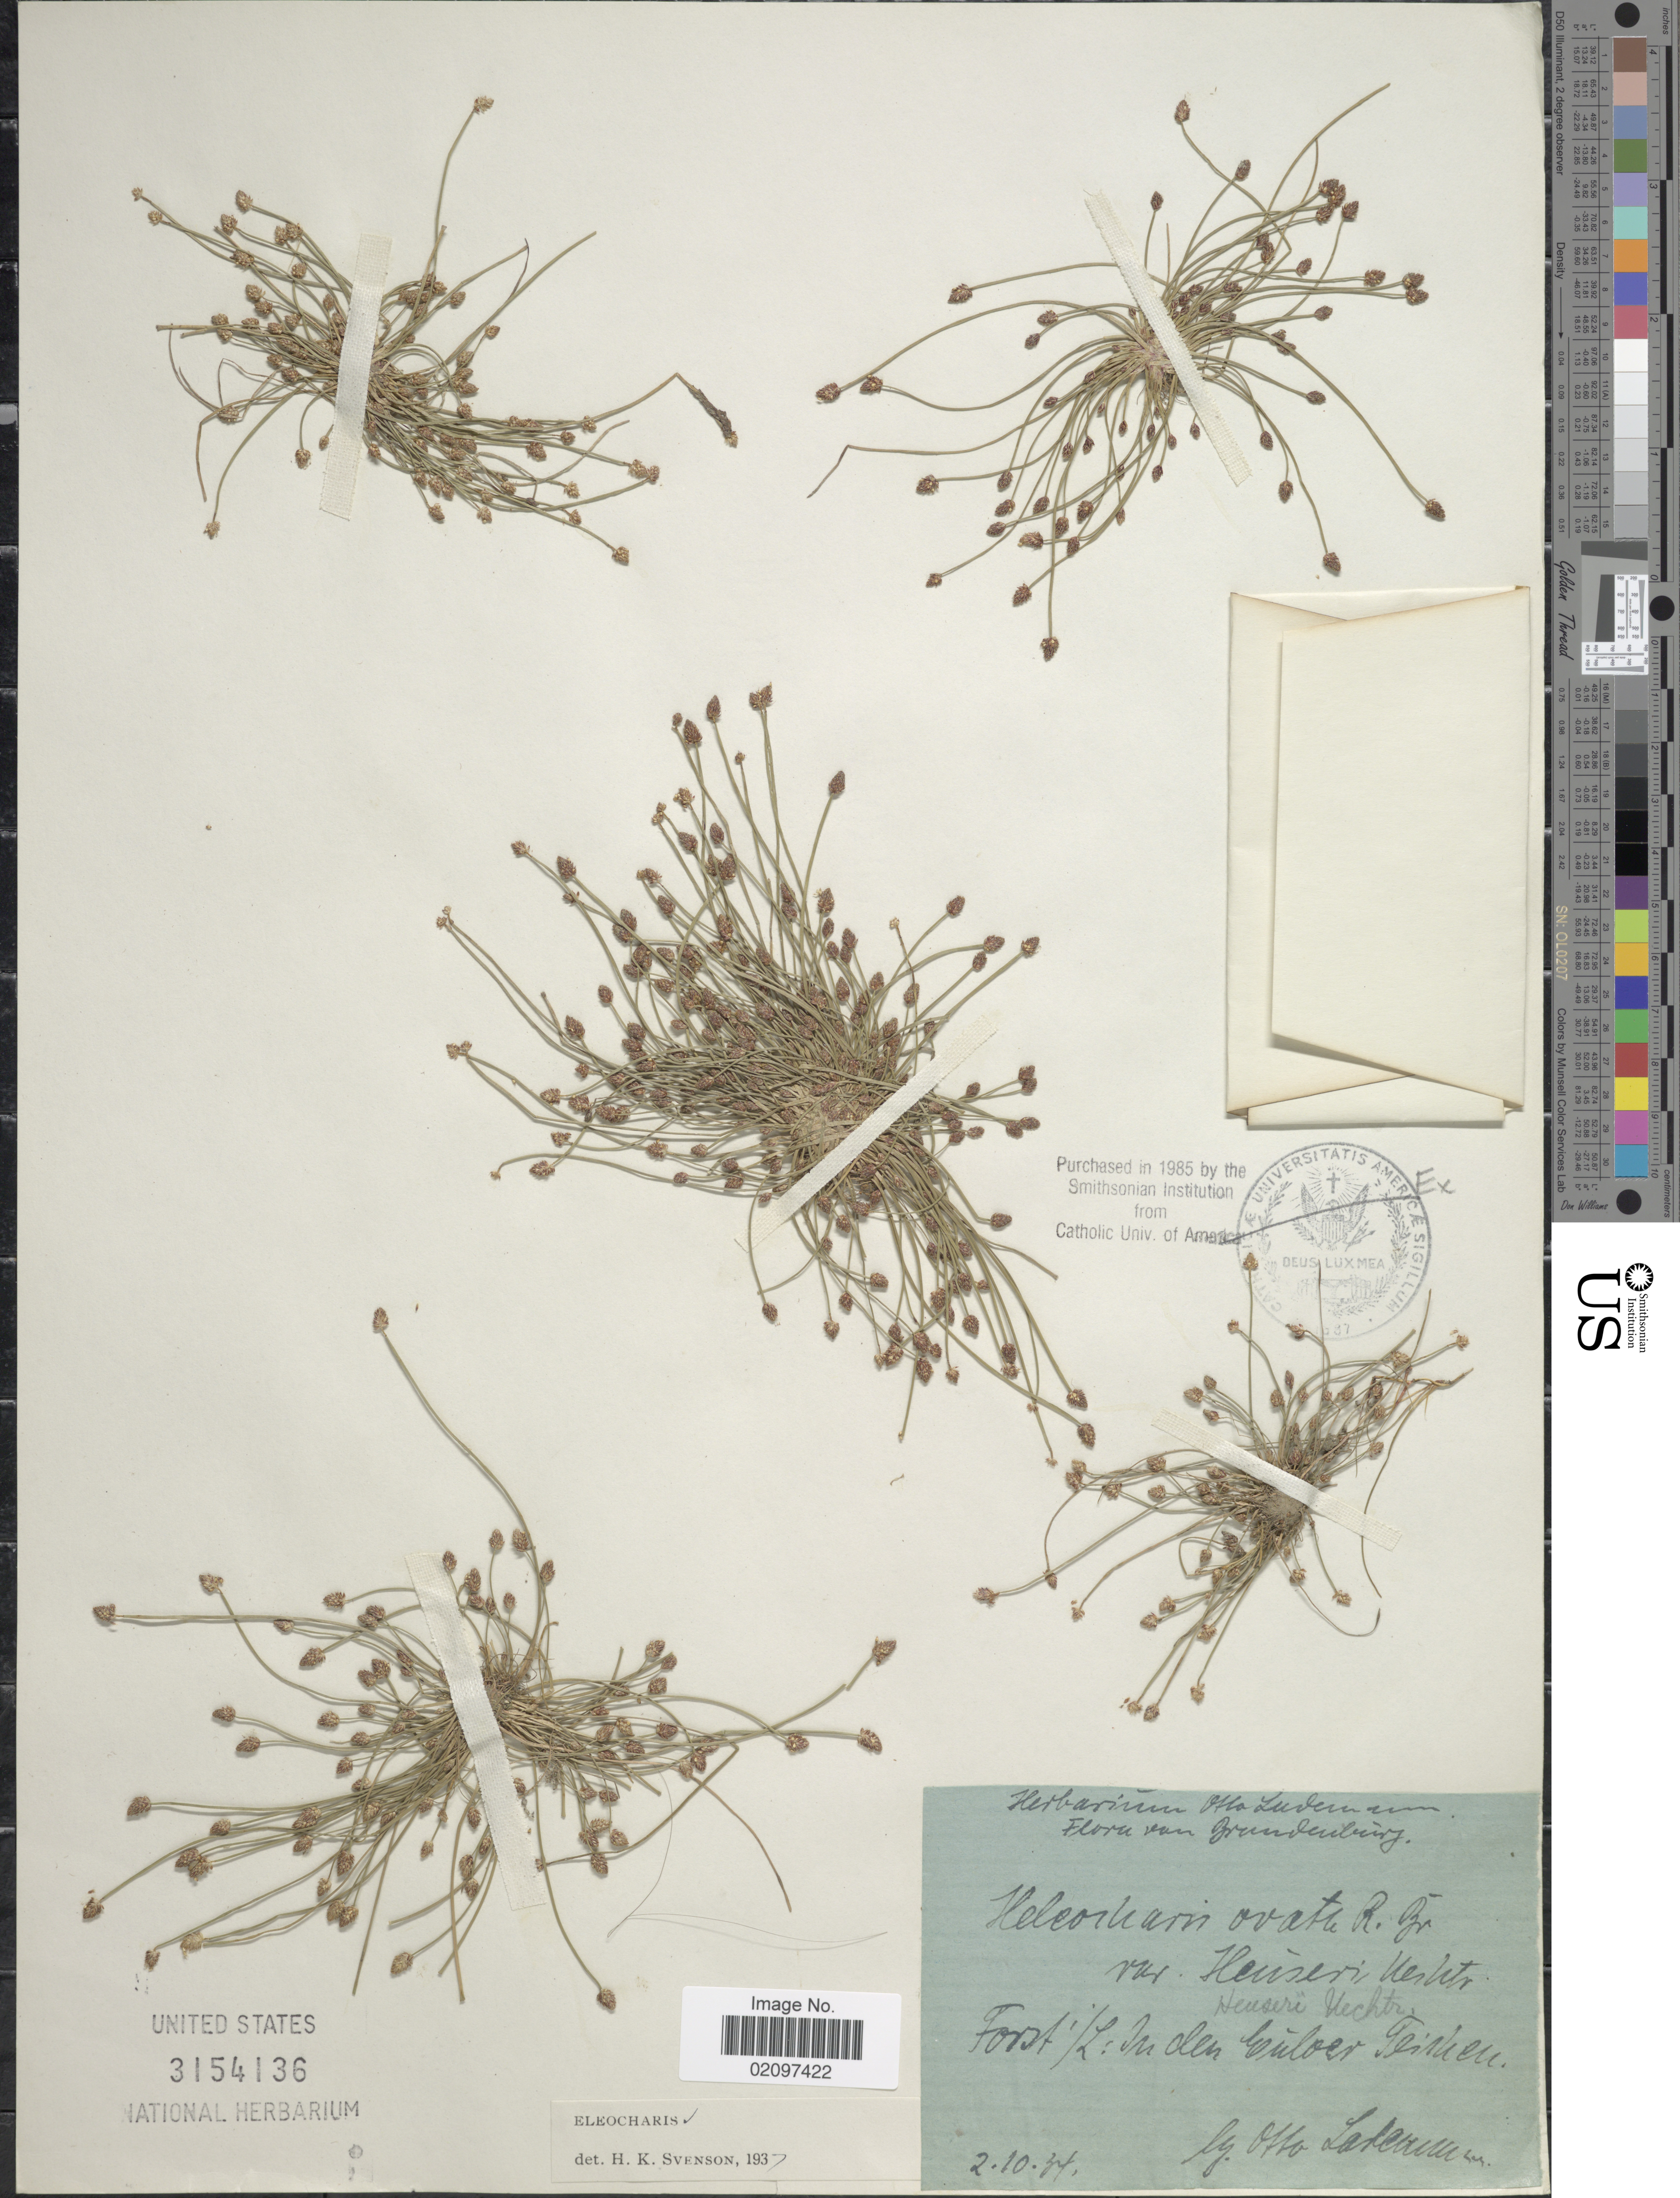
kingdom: Plantae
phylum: Tracheophyta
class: Liliopsida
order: Poales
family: Cyperaceae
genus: Eleocharis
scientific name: Eleocharis ovata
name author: (Roth) Roem. & Schult.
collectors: O. Lademann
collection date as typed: Transcribed d/m/y: 2/10/34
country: Germany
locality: Forst i/L: In den Elver Teirhen. [interpreted]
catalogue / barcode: US 3154136